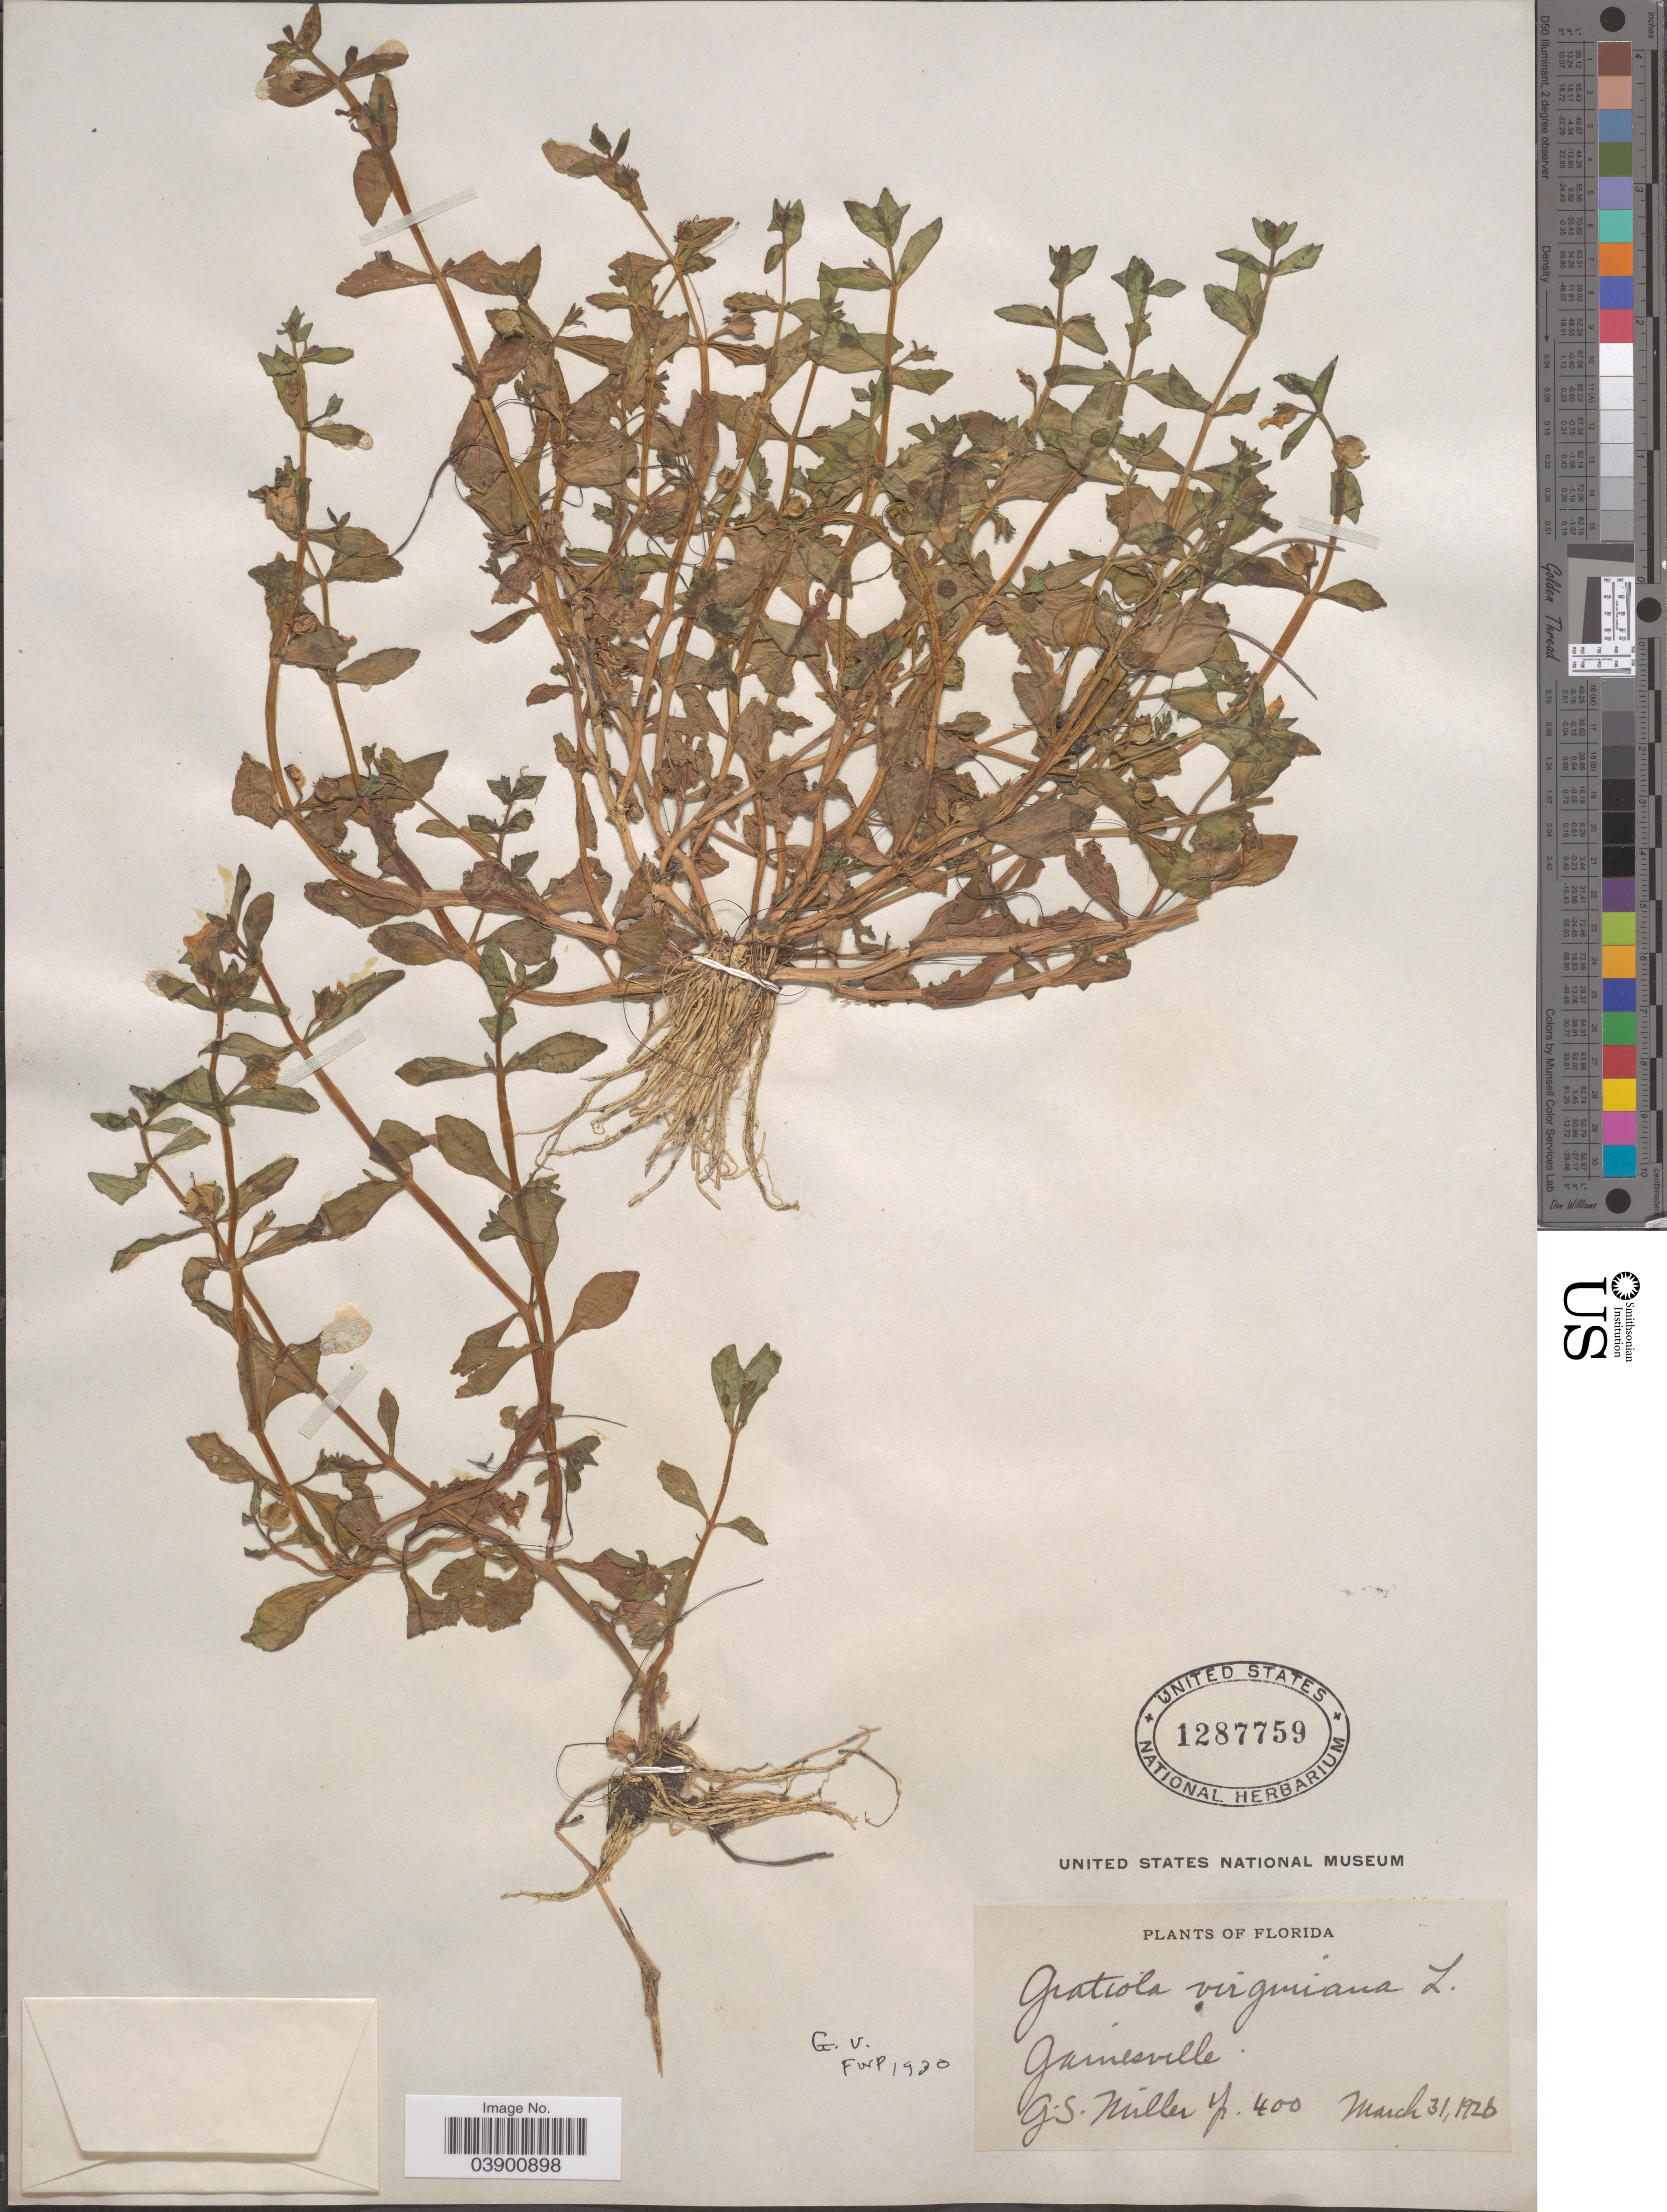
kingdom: Plantae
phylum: Tracheophyta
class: Magnoliopsida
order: Lamiales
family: Plantaginaceae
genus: Gratiola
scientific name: Gratiola virginiana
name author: L.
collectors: G. S. Miller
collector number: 400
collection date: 1926-03-31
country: United States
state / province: Florida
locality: Gainesville.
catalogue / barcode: US 1287759